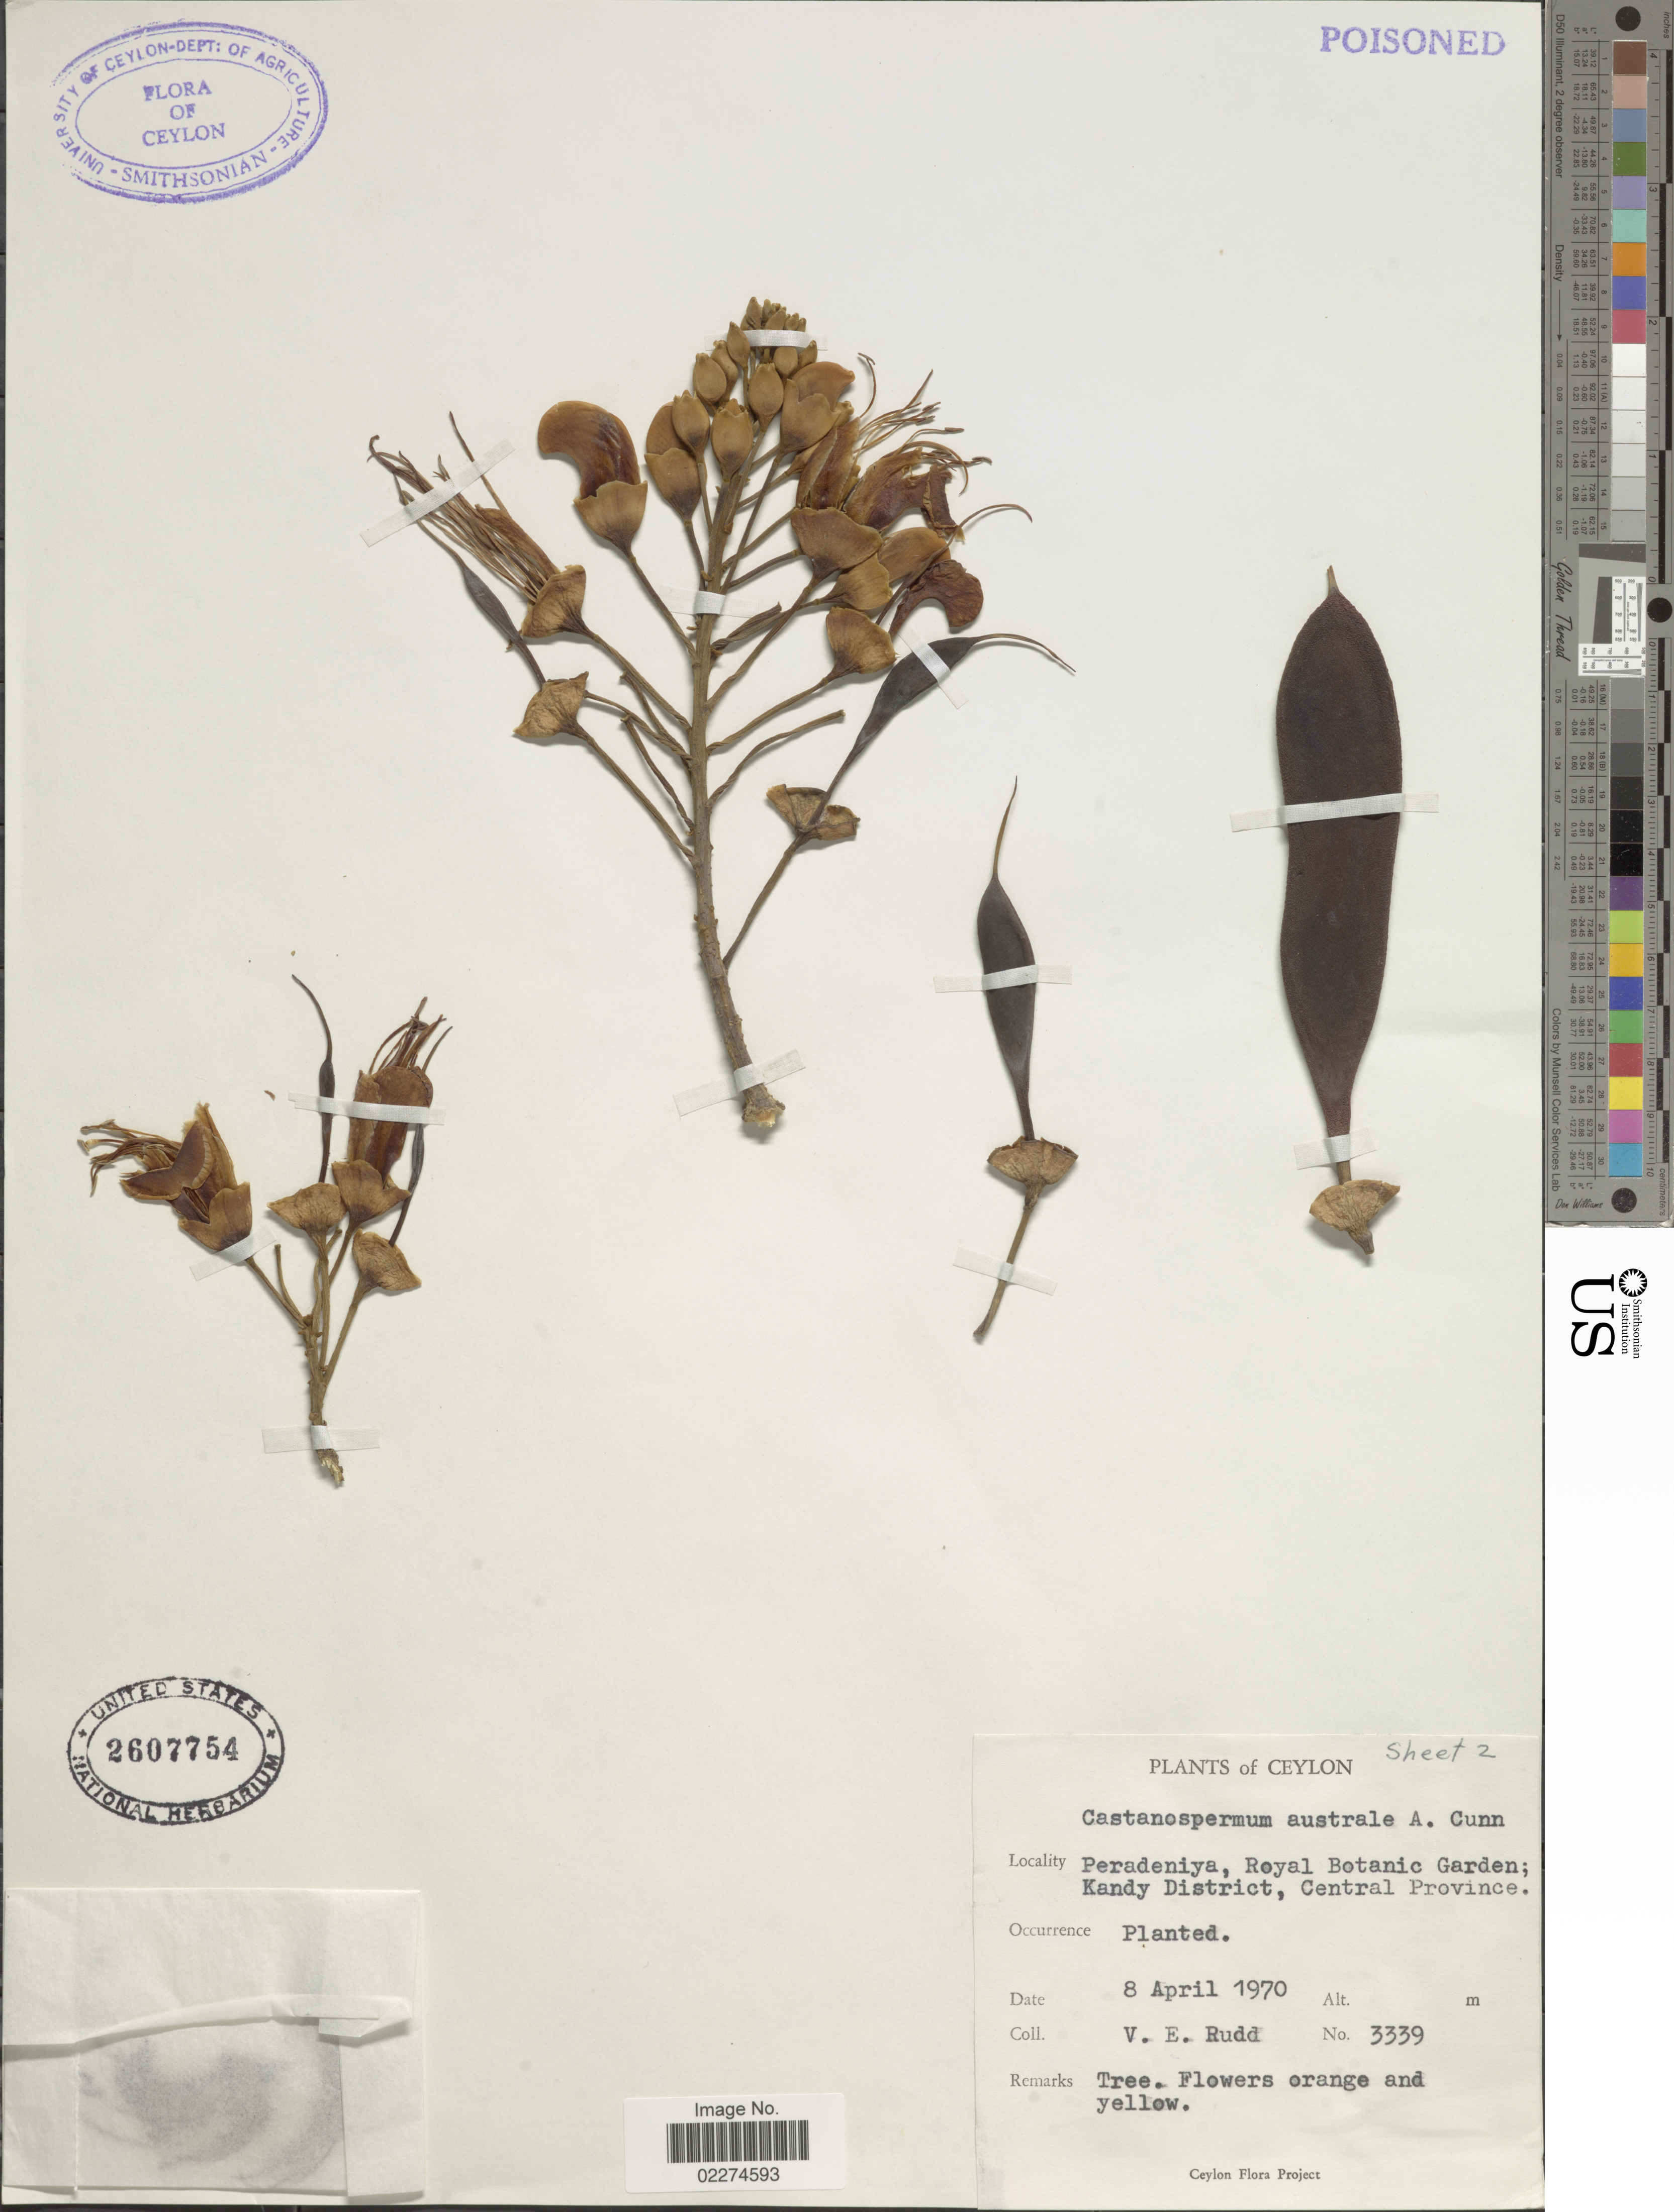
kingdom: Plantae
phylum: Tracheophyta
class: Magnoliopsida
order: Fabales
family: Fabaceae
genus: Castanospermum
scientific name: Castanospermum australe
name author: A. Cunn. & Fraser-Jenk.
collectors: V. E. Rudd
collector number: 3339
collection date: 1970-04-08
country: Sri Lanka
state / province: Central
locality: Ceylon, Peradeniya, Royal Botanico Garden, Kandy District, Central Province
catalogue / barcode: US 2607754